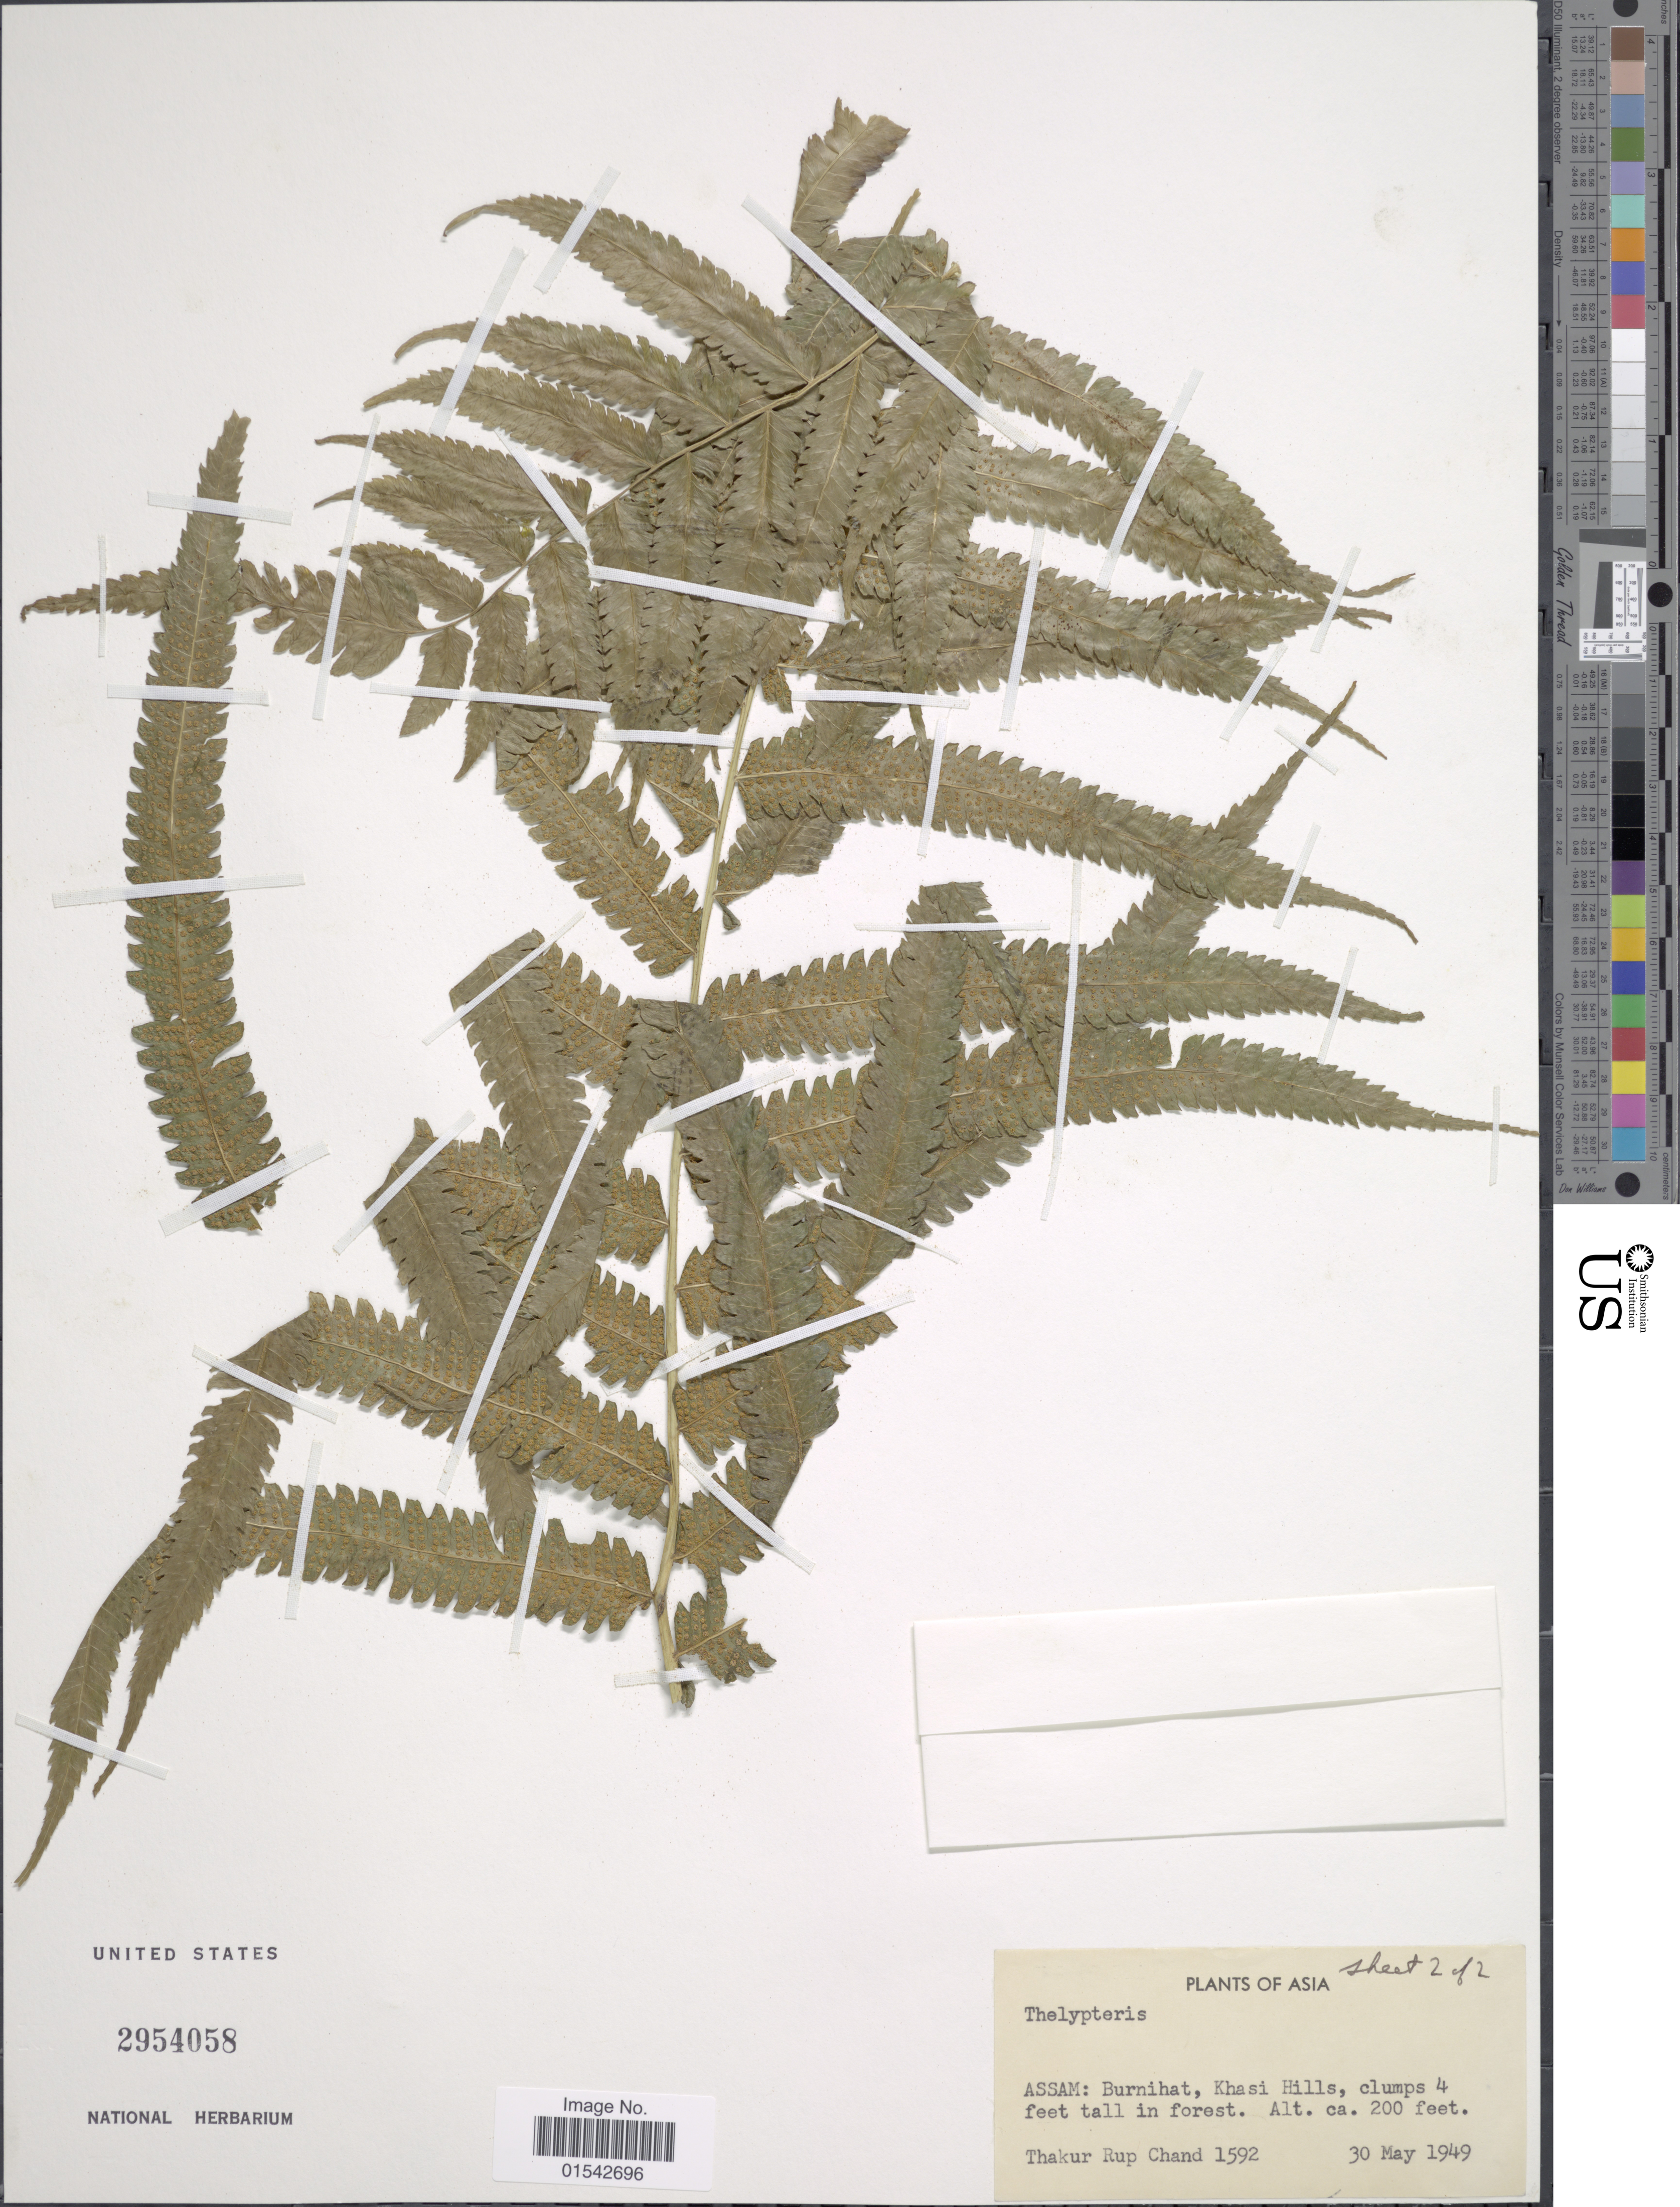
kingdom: Plantae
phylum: Tracheophyta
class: Polypodiopsida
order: Polypodiales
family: Thelypteridaceae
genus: Cyclosorus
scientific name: Cyclosorus sp.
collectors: T. R. Chand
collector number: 1592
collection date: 1949-05-30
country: India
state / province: Meghalaya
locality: Assam: Burnihat, Khasi Hills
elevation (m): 61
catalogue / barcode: US 2954058